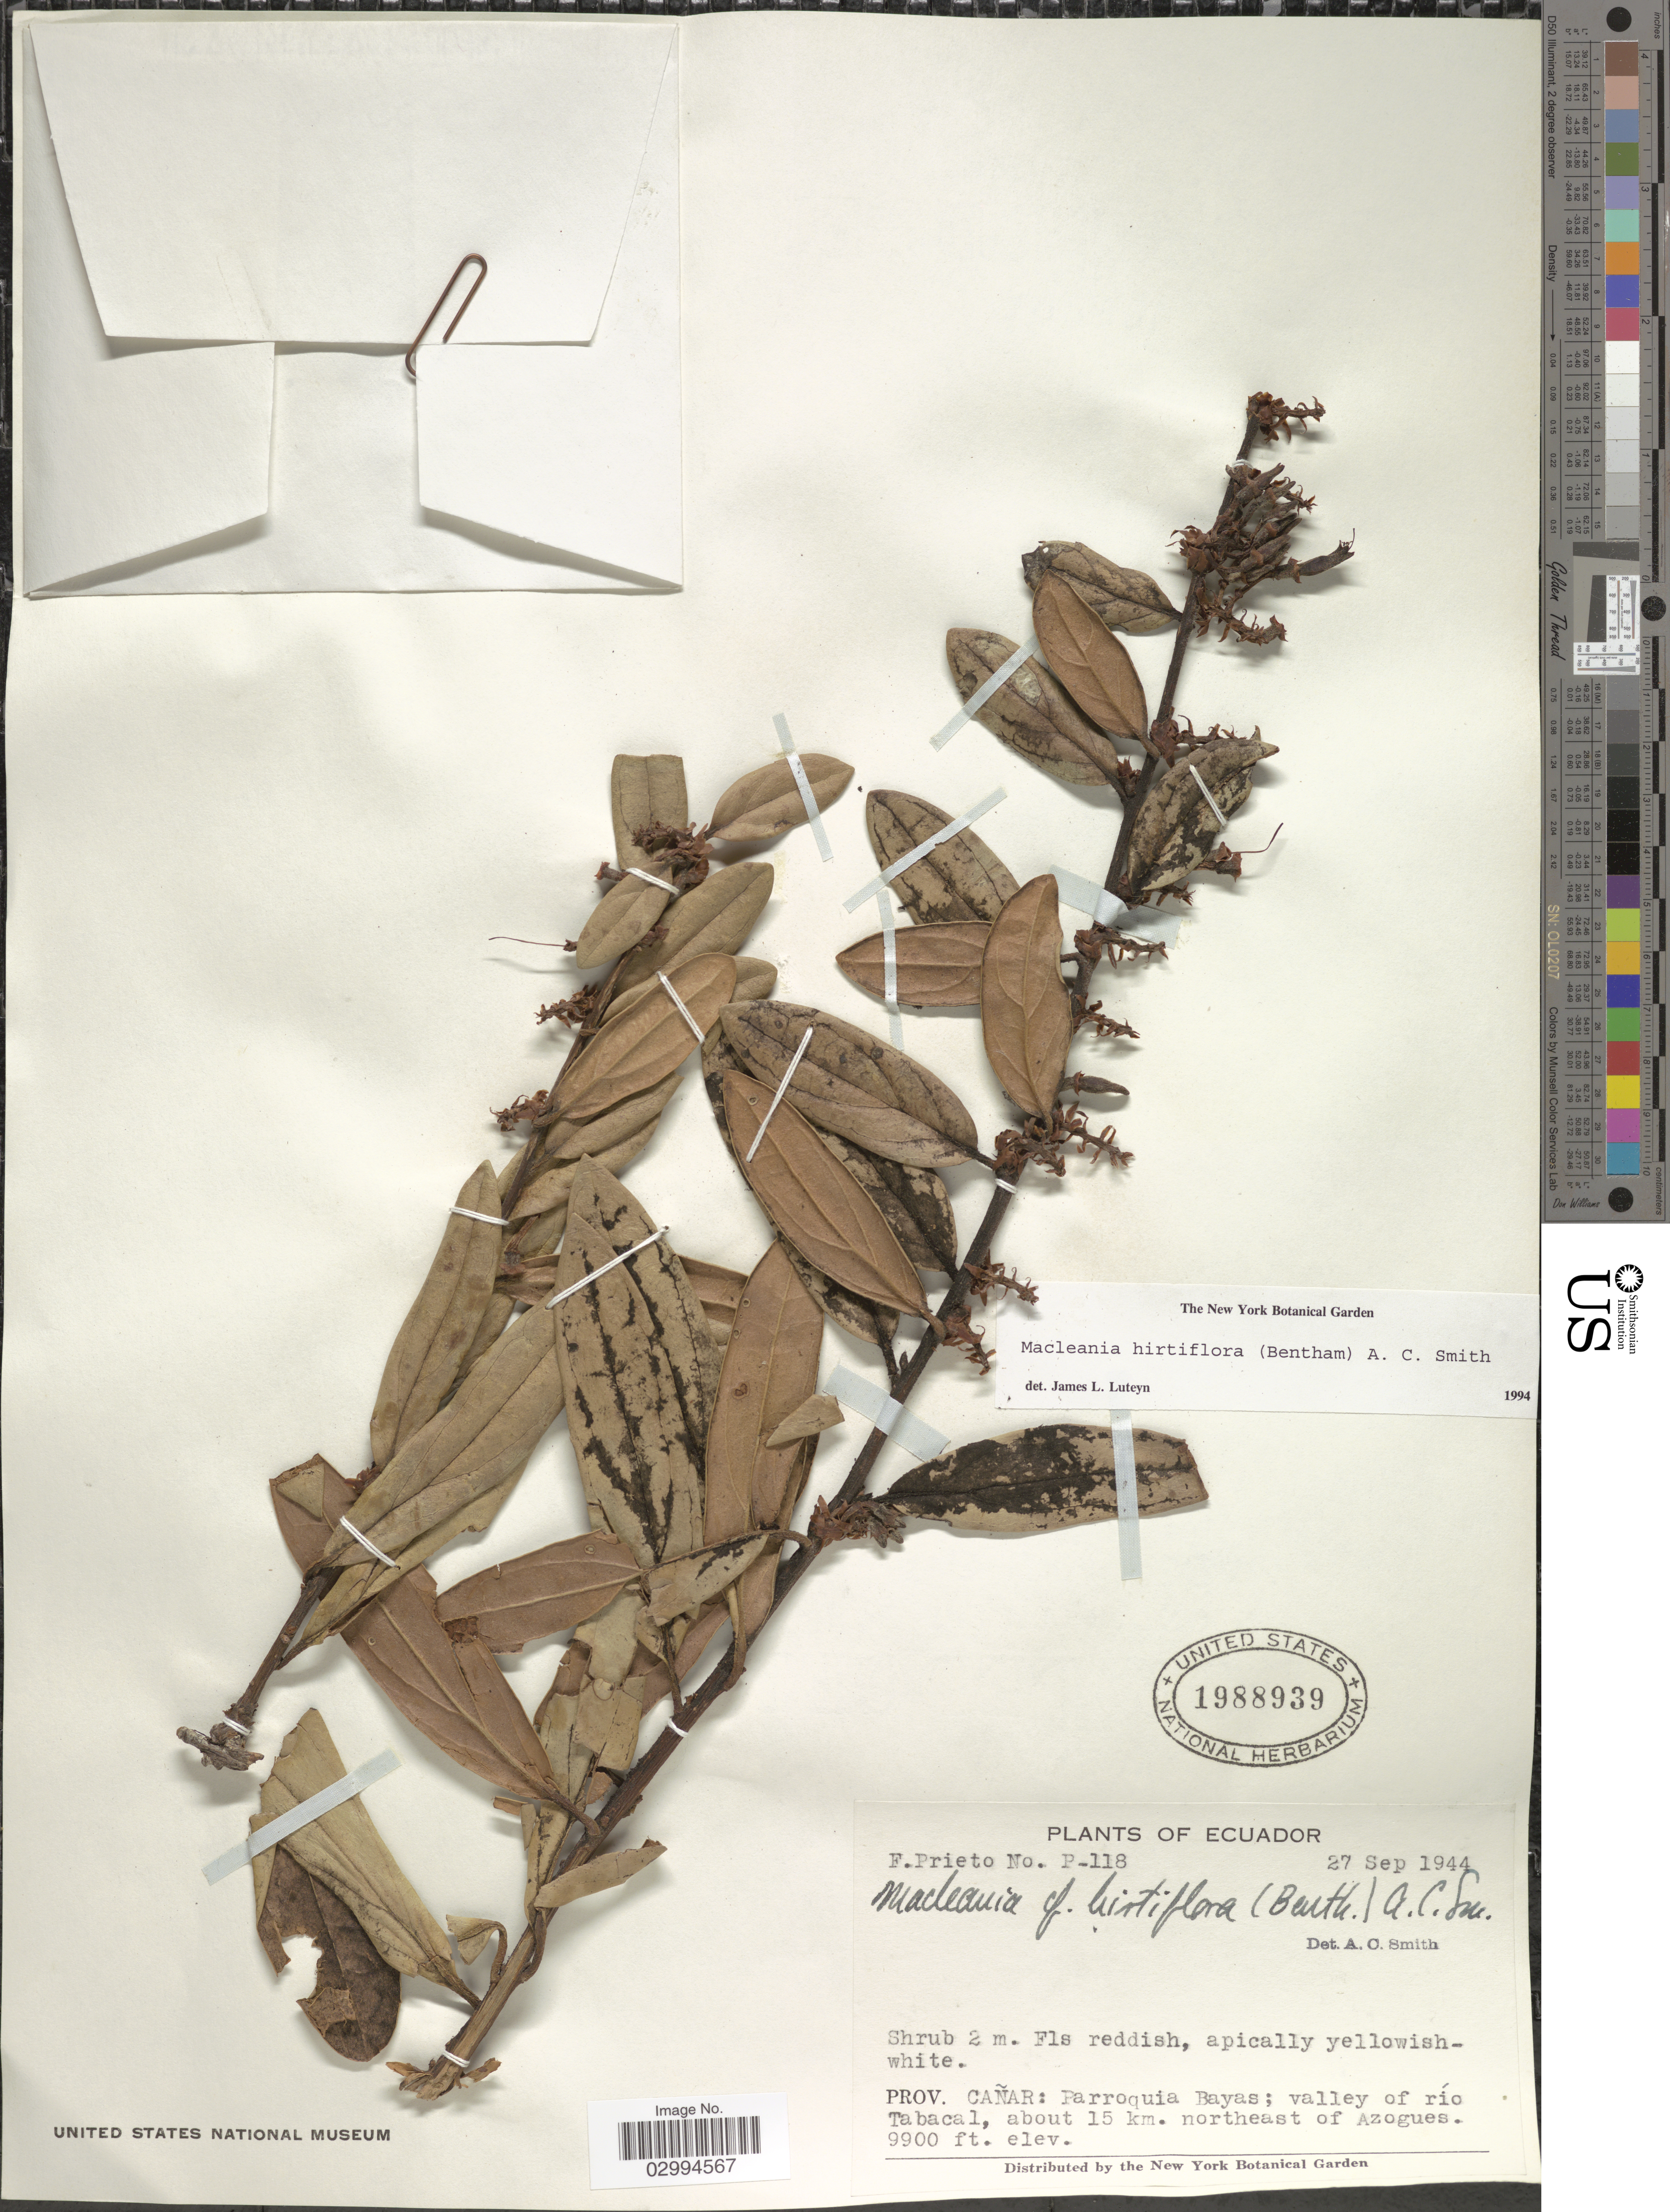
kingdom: Plantae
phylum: Tracheophyta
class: Magnoliopsida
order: Ericales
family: Ericaceae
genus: Macleania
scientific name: Macleania hirtiflora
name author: (Benth.) A.C. Sm.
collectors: F. Prieto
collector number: P-118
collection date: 1944-09-27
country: Ecuador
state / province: Cañar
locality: Parroquia Bayas; valley of río Tabacal, about 15 km. northeast of Azogues.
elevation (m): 3018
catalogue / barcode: US 1988939